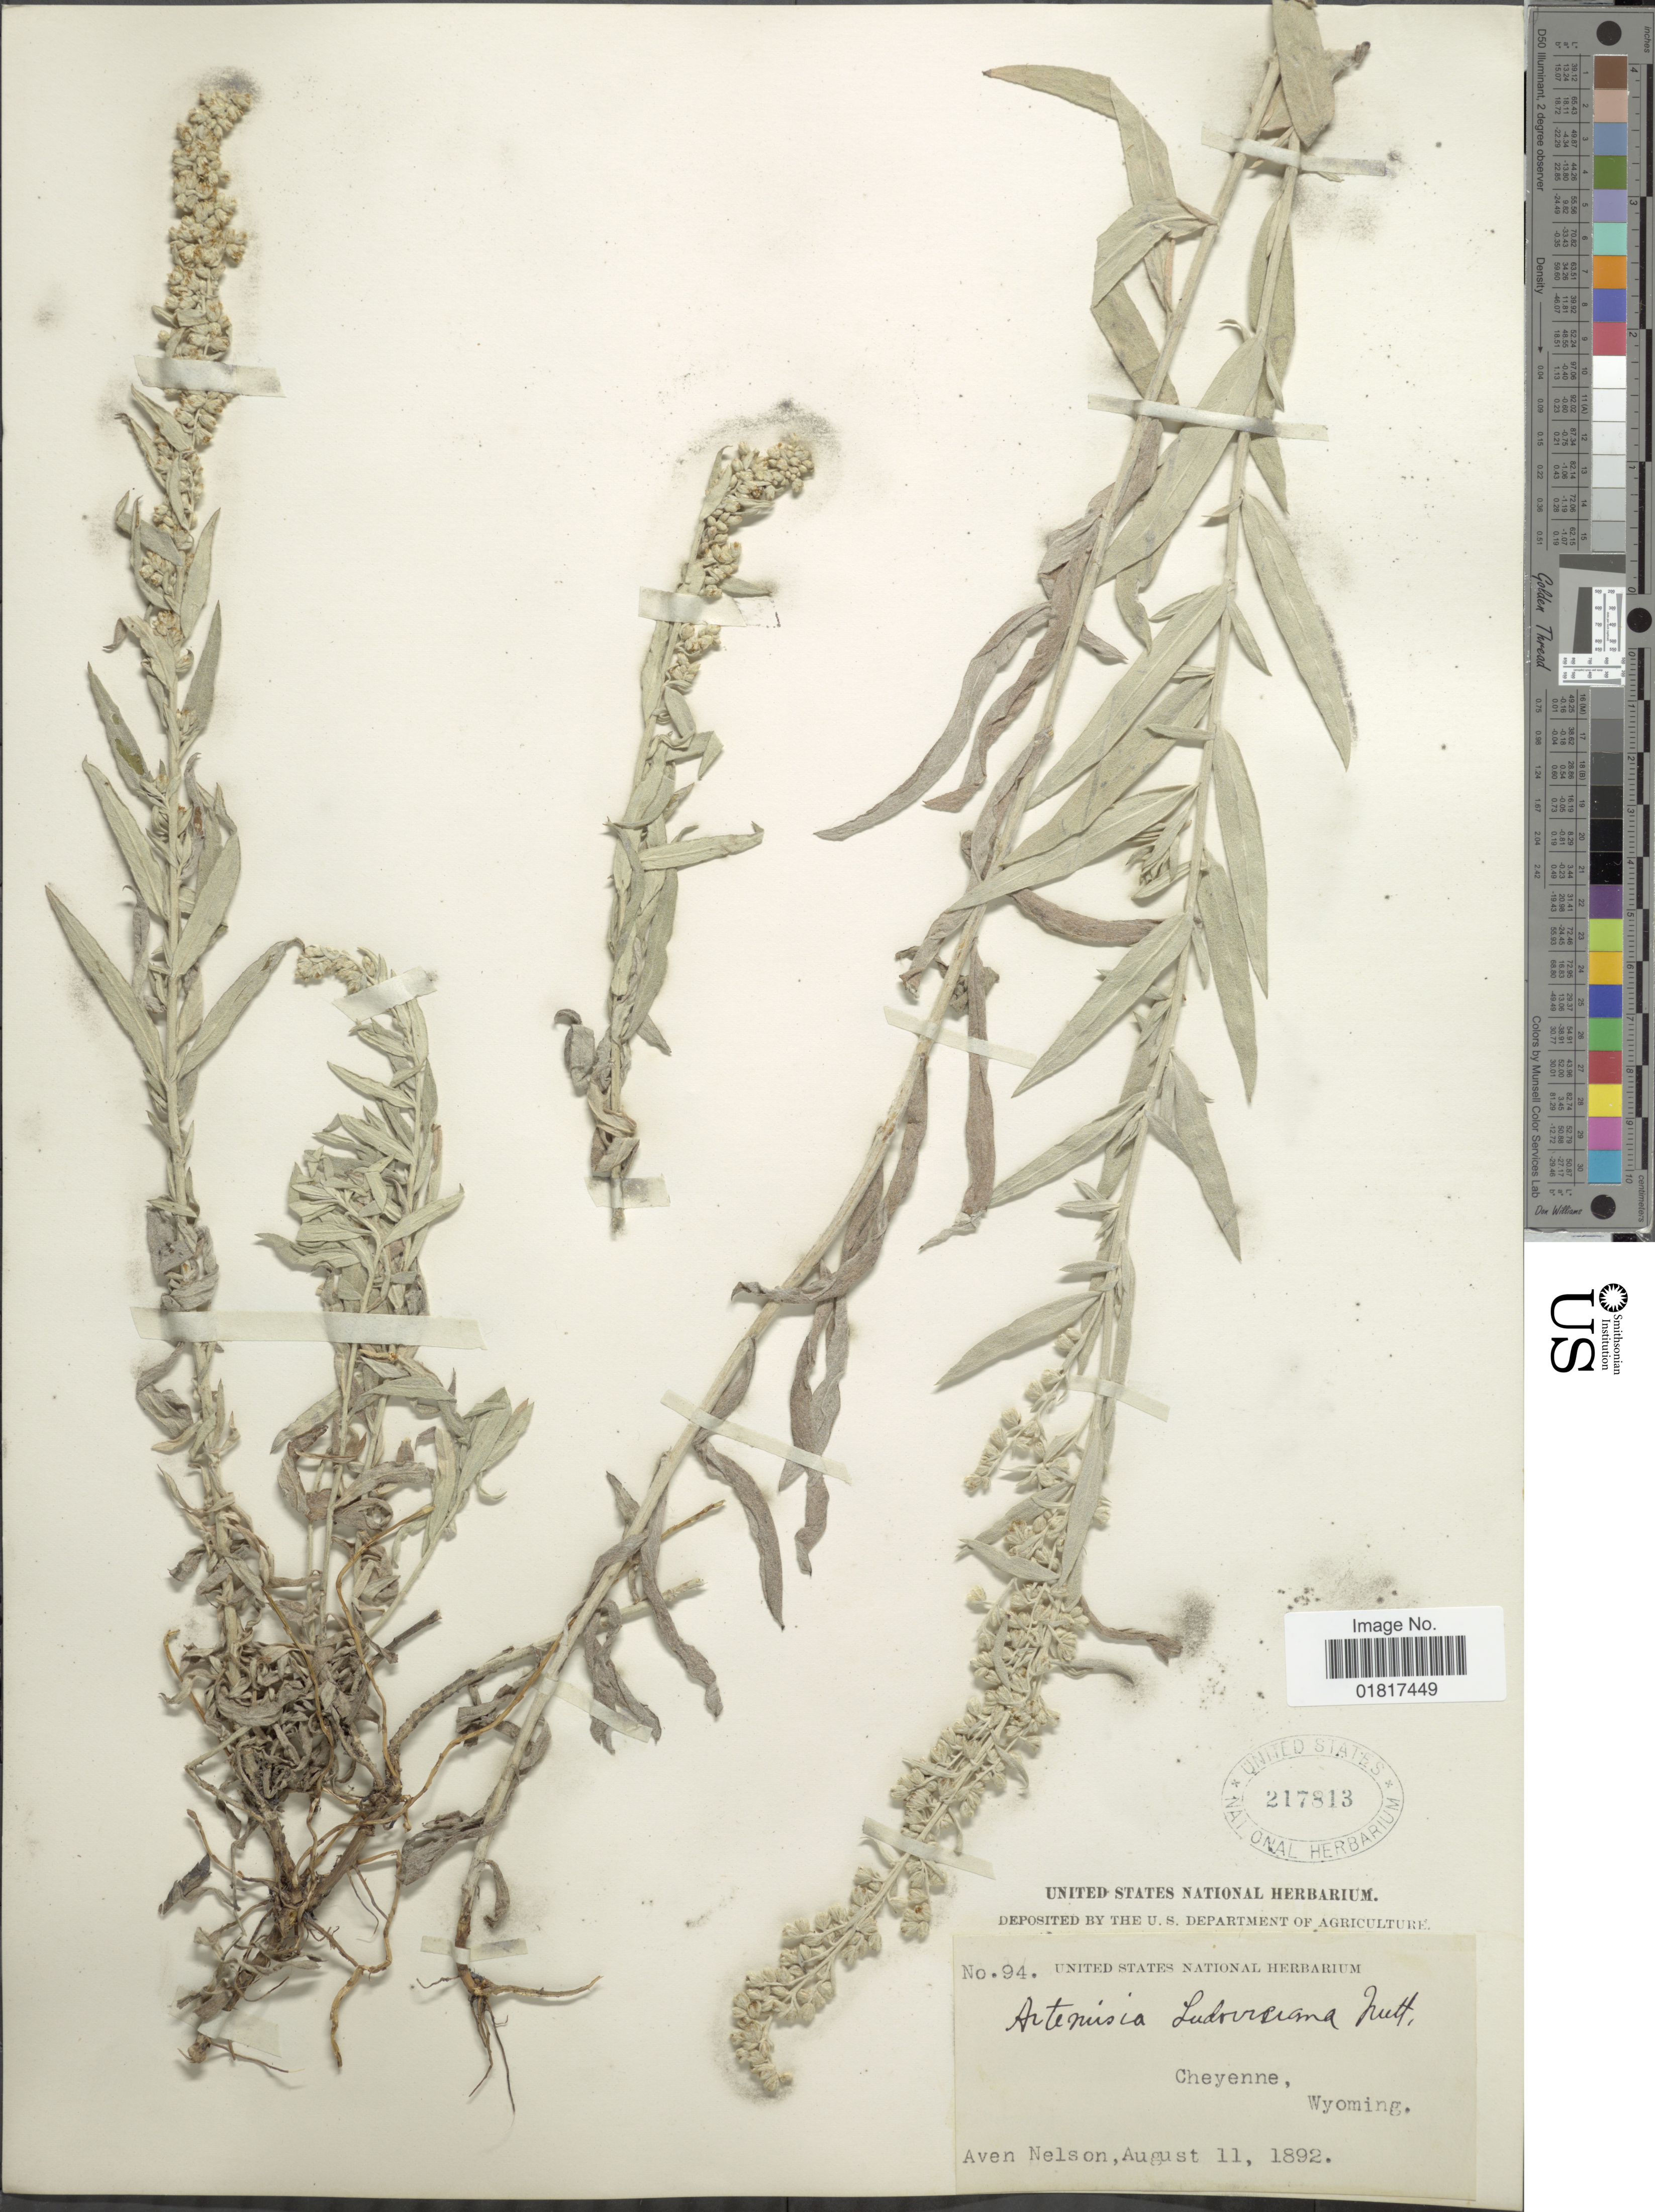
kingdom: Plantae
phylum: Tracheophyta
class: Magnoliopsida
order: Asterales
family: Asteraceae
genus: Artemisia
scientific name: Artemisia sp.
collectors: A. Nelson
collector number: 94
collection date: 1892-08-11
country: United States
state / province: Wyoming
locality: Cheyenne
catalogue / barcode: US 217813